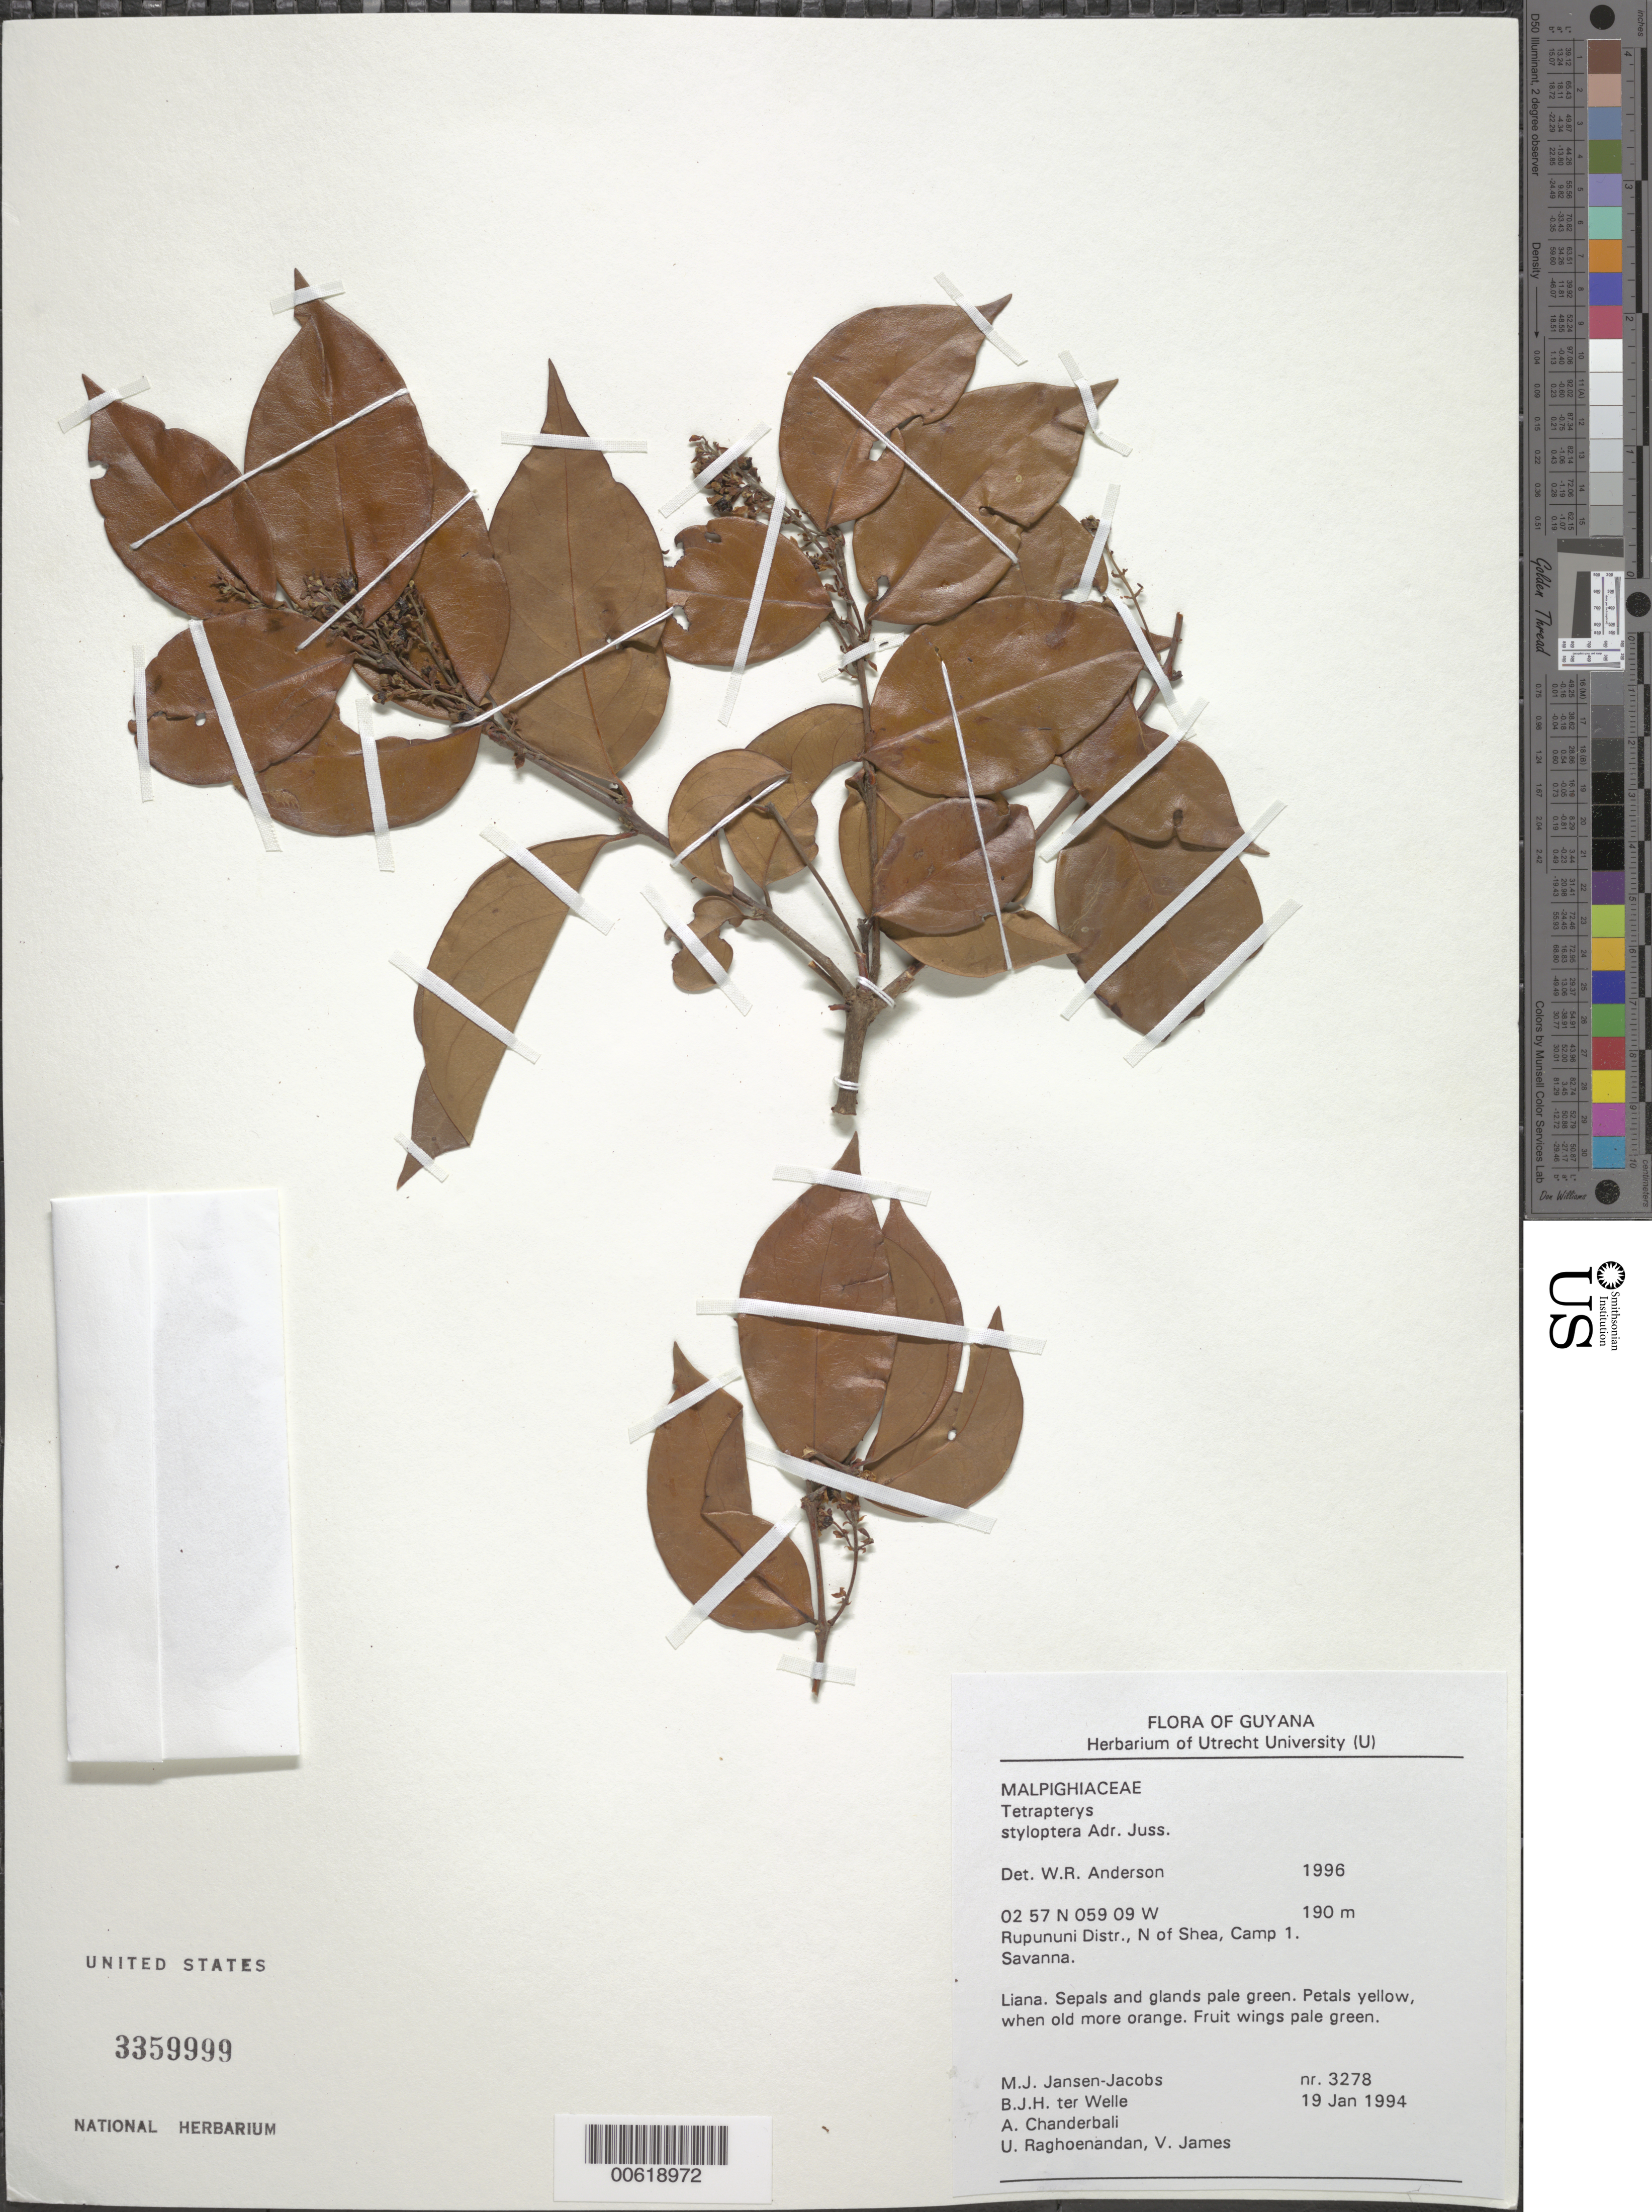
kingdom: Plantae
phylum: Tracheophyta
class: Magnoliopsida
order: Malpighiales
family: Malpighiaceae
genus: Glicophyllum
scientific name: Glicophyllum stylopterum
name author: (A. Juss.) R.F. Almeida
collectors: M. J. Jansen-Jacobs, B. Welle, A. S. Chanderbali, U. Raghoenandan & V. James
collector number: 3278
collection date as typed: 19-Jan-94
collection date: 1994-01-19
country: Guyana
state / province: U. Takutu-U. Essequibo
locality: Shea, N of, camp 1, Rupununi District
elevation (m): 190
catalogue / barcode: US 3359999